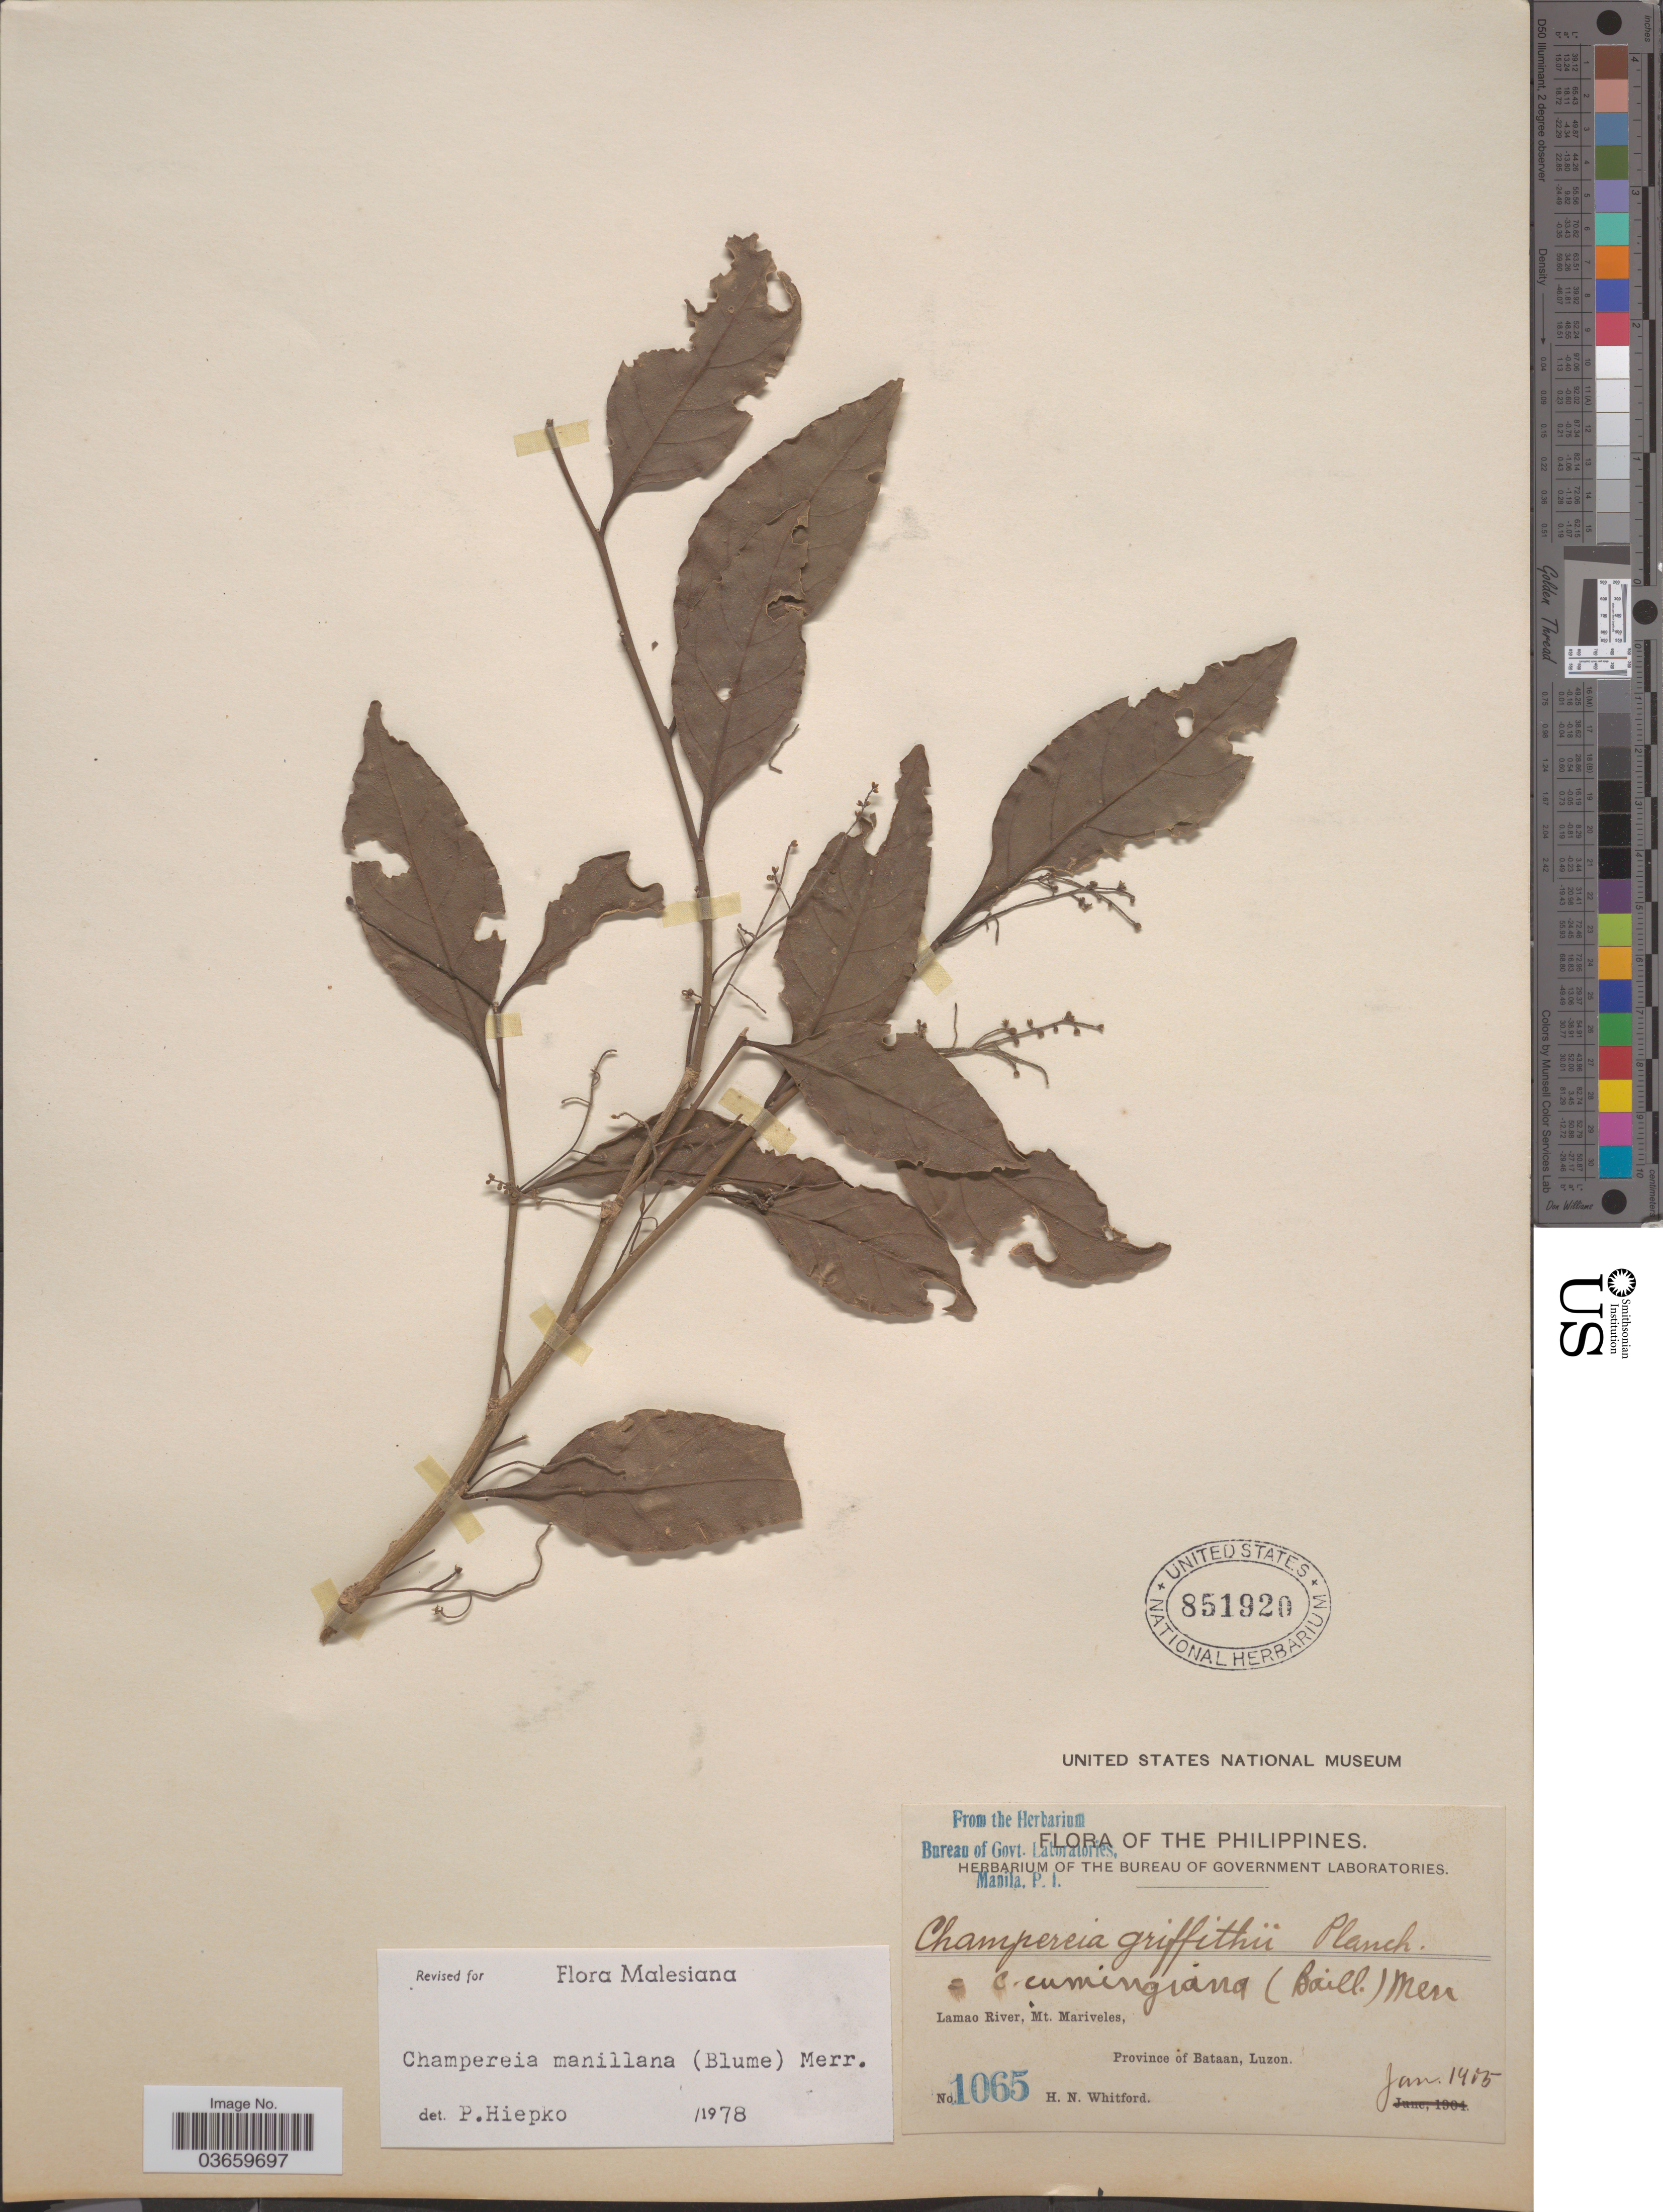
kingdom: Plantae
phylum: Tracheophyta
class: Magnoliopsida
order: Santalales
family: Opiliaceae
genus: Champereia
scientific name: Champereia manillana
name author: (Blume) Merr.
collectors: H. N. Whitford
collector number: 1065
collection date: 1905-01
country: Philippines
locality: Lamao River, Mt. Mariveles, Province of Bataan, Luzon.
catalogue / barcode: US 851920